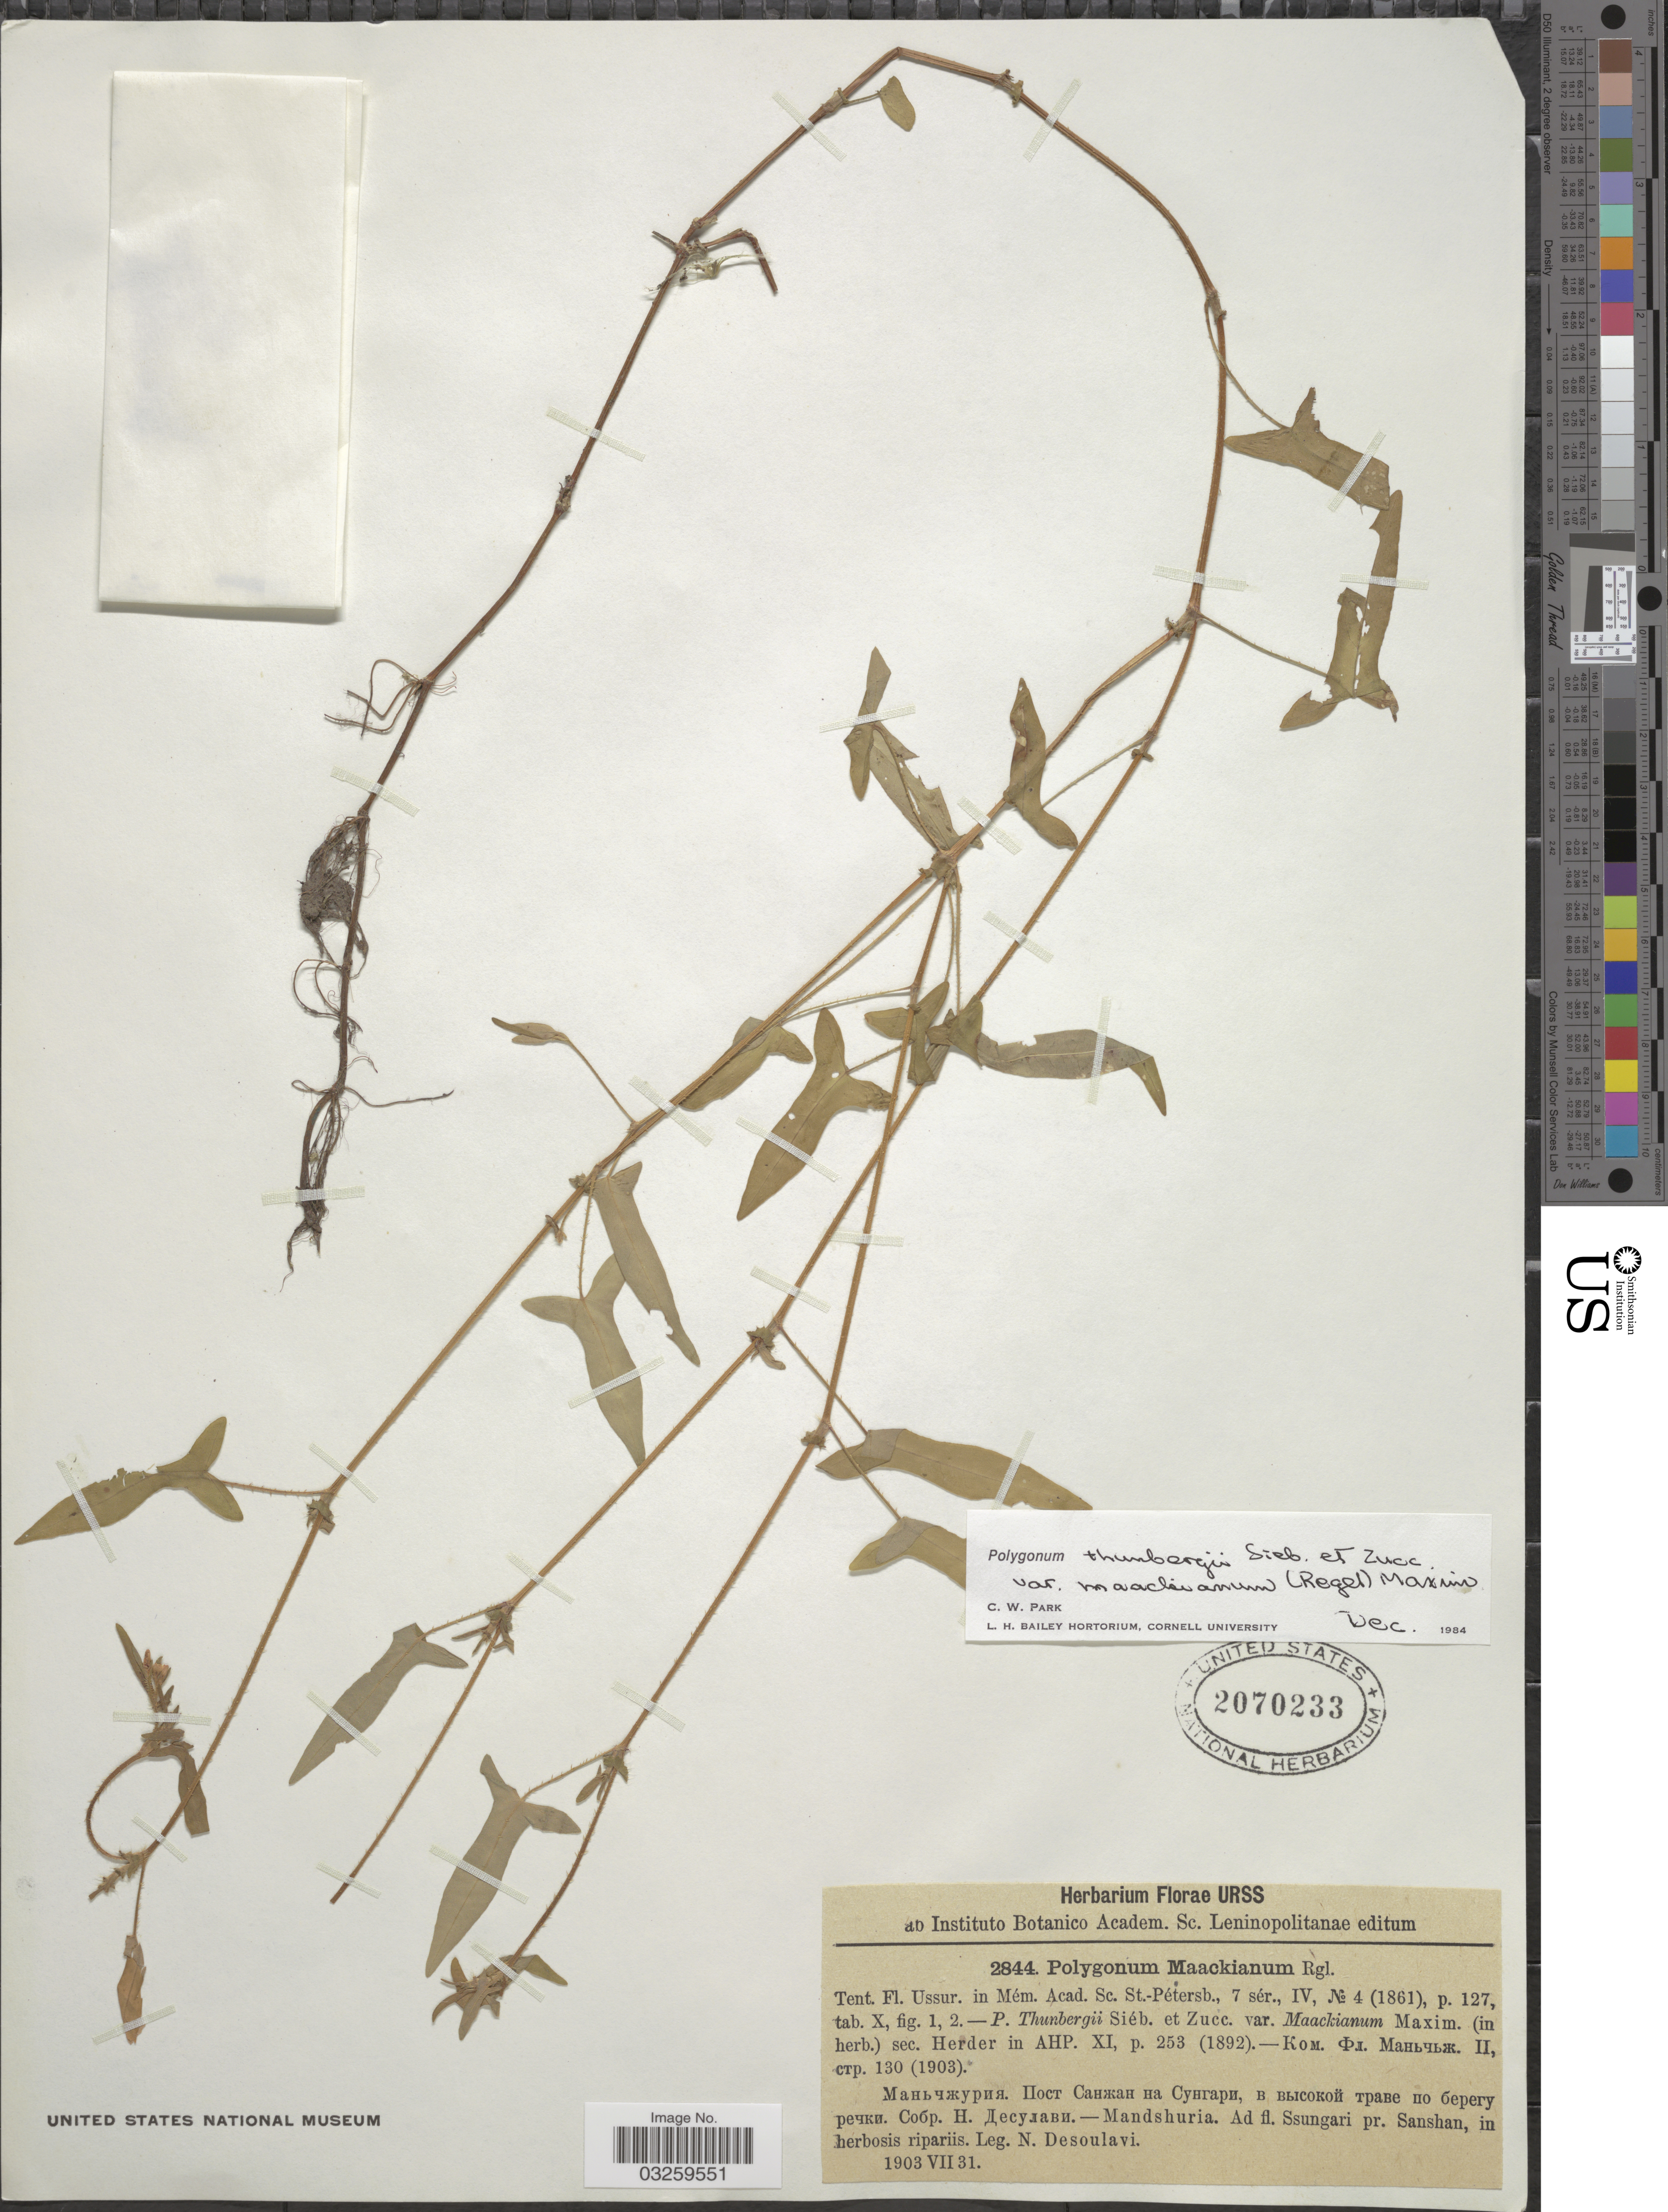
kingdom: Plantae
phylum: Tracheophyta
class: Magnoliopsida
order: Caryophyllales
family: Polygonaceae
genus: Polygonum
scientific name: Polygonum thunbergii var. maackianum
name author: (Regel) Maxim. ex Franch. & Sav.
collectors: N. Desoulavi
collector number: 2844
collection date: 1903-07-31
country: China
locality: Mandshuria. Ad fl. Ssungari pr. Sanshan, in herbosis ripariis.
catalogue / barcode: US 2070233